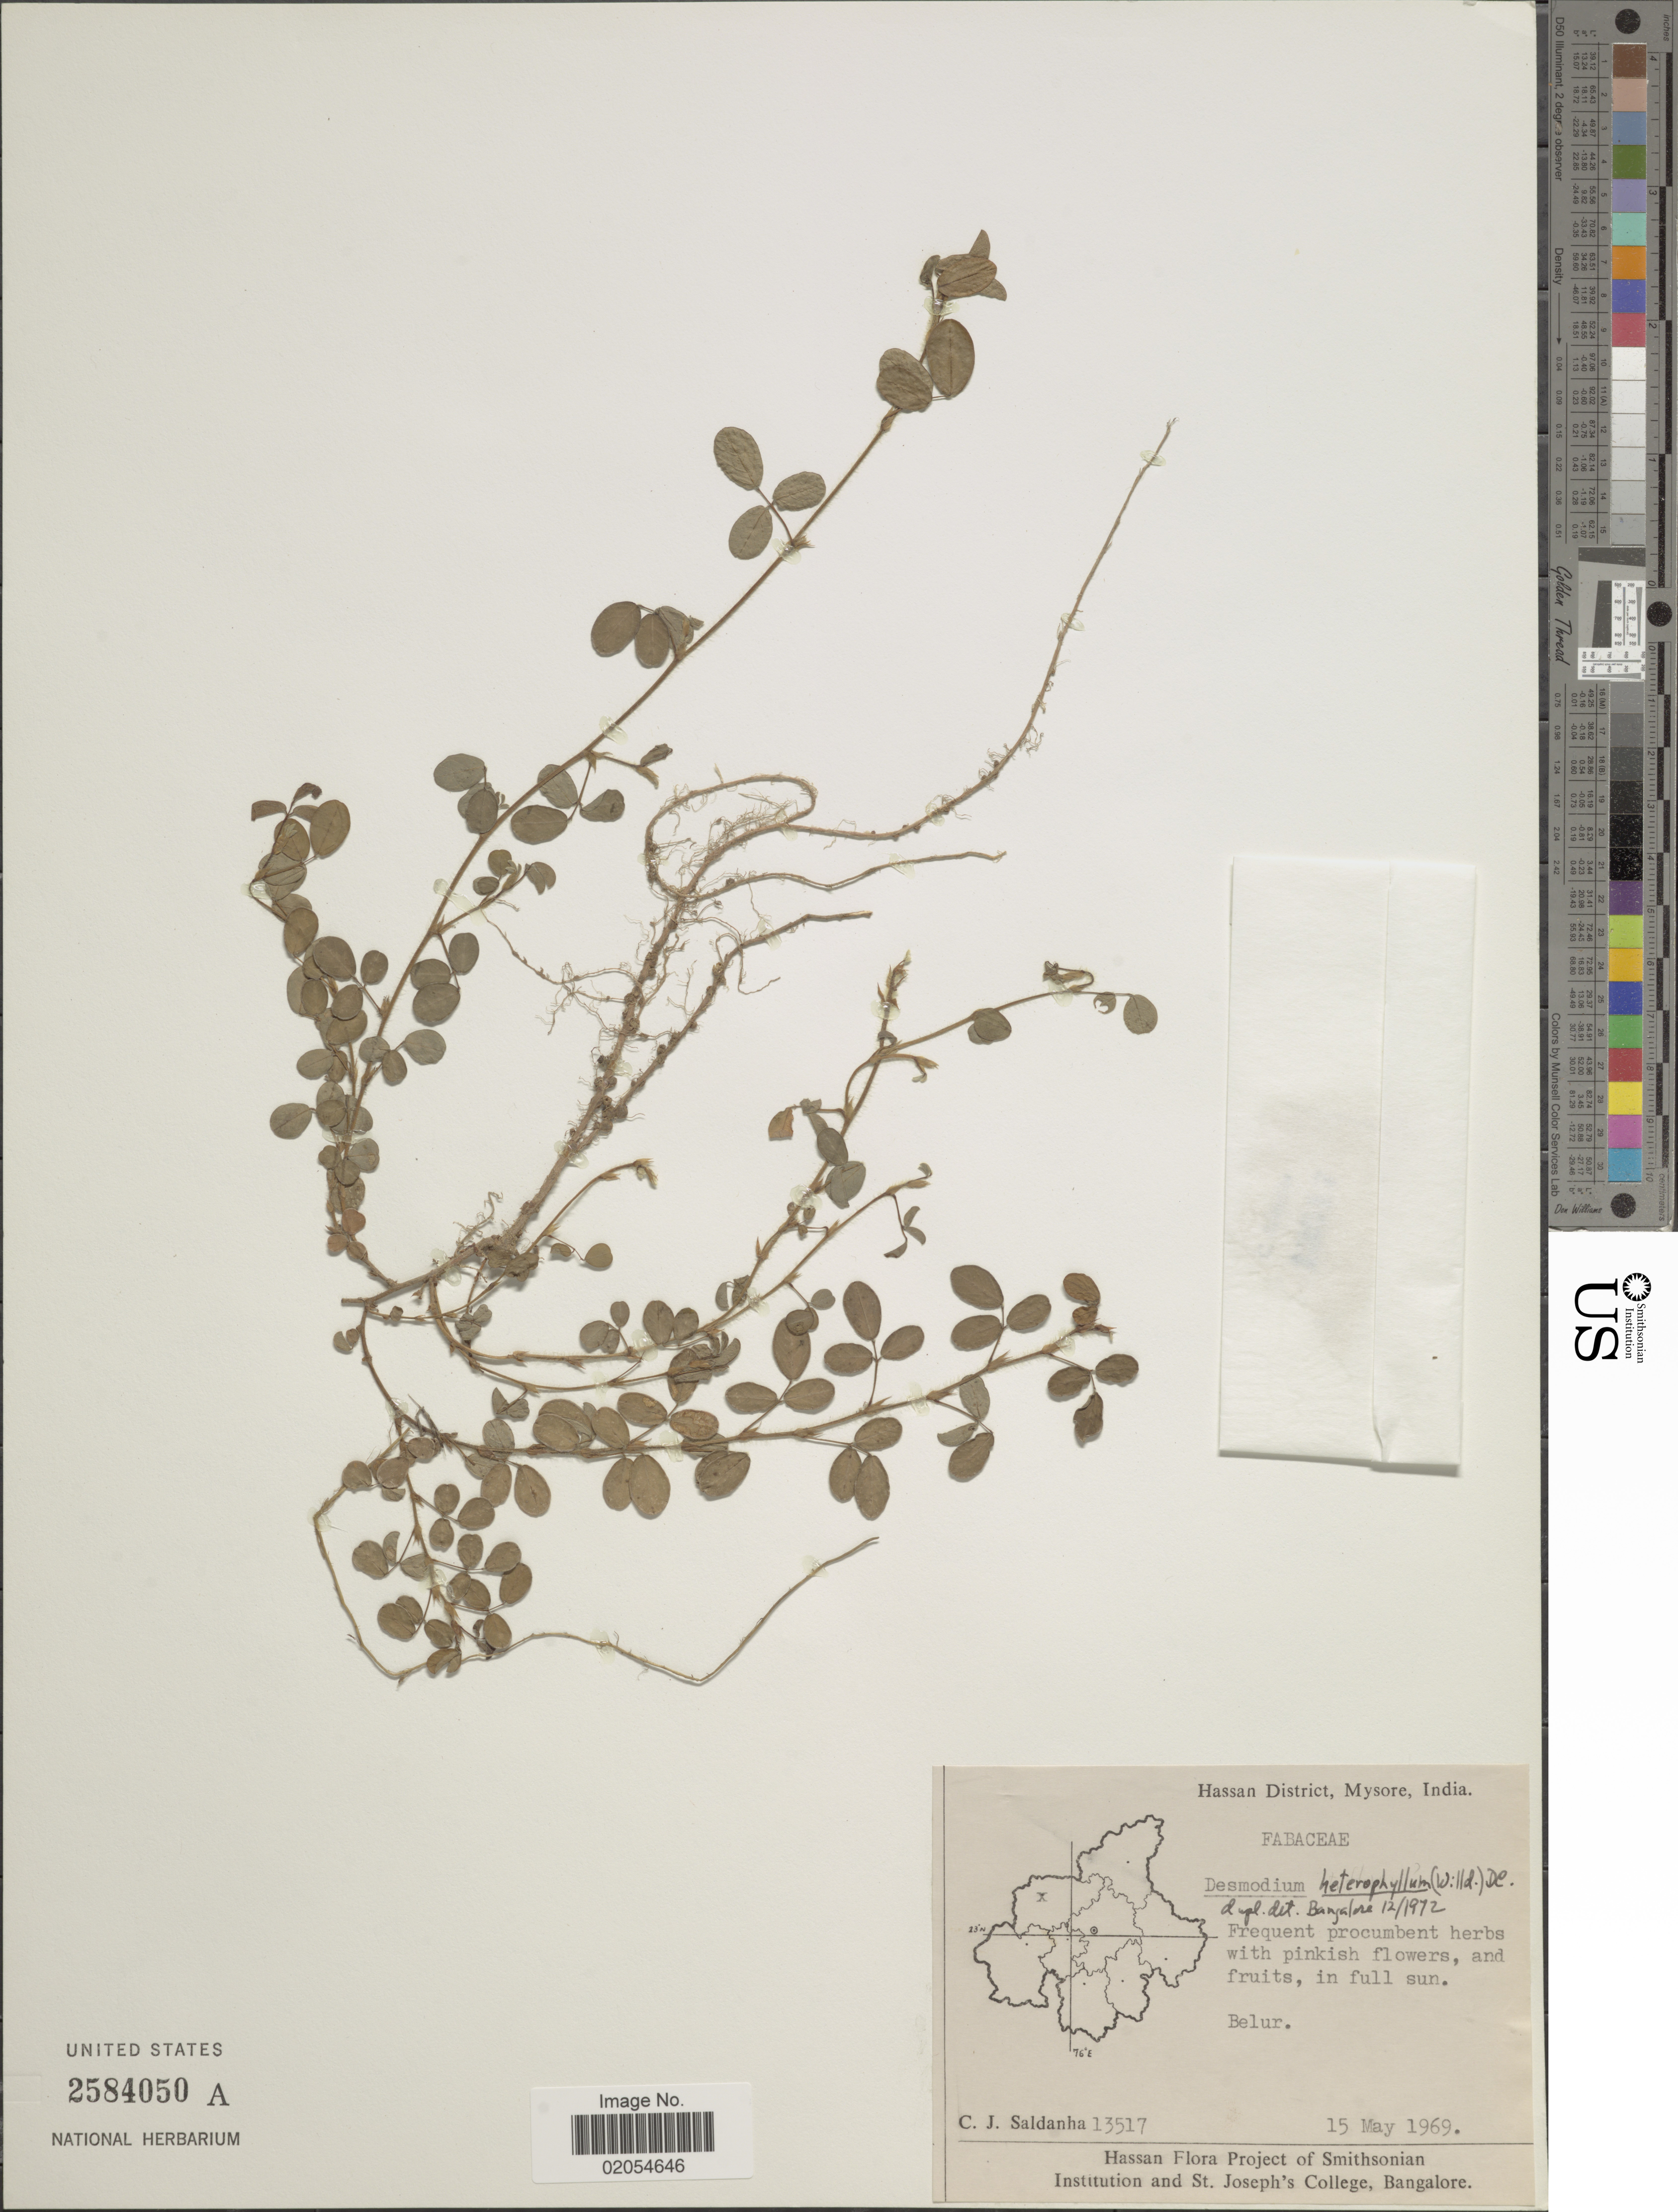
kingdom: Plantae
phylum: Tracheophyta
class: Magnoliopsida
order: Fabales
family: Fabaceae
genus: Grona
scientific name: Grona heterophylla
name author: (Willd.) H. Ohashi & K. Ohashi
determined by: Strong, Mark T., (BOT), Smithsonian Institution - National Museum of Natural History (UNITED STATES)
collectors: C. J. Saldanha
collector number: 13517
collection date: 1969-05-15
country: India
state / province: Karnataka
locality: Hassan District, Mysore. Belur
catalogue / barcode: US 2584050A